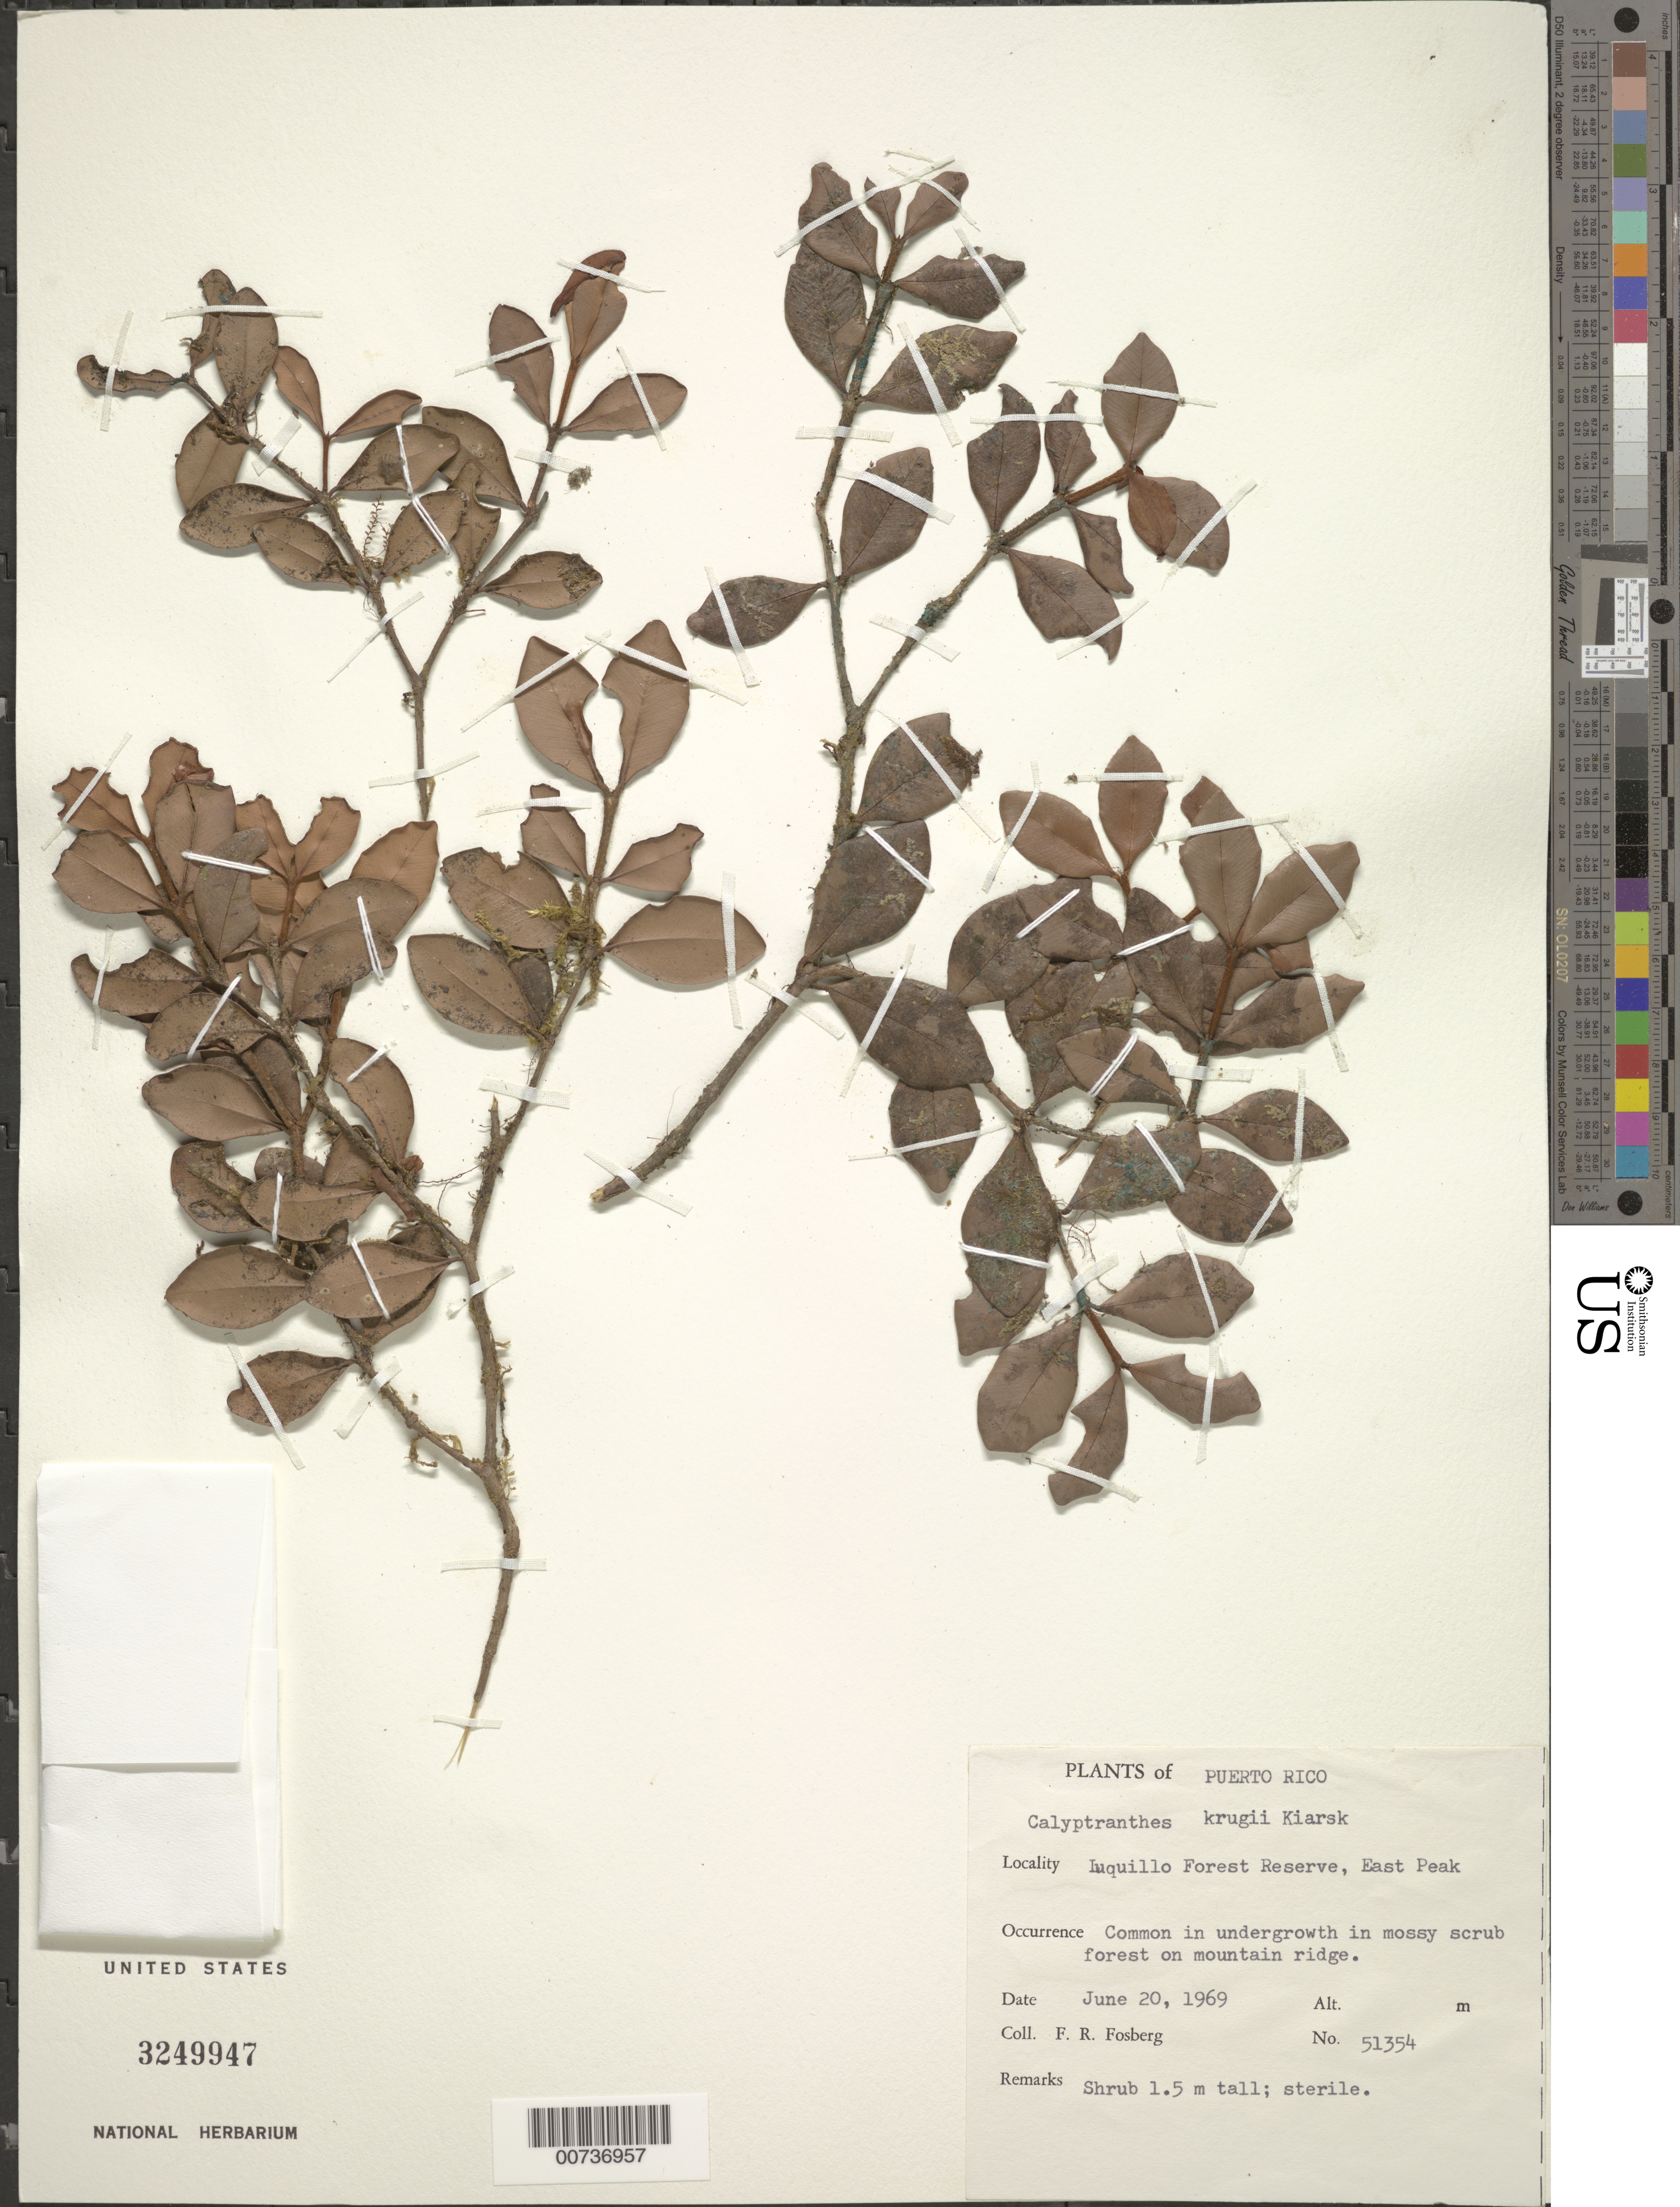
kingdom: Plantae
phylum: Tracheophyta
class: Magnoliopsida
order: Myrtales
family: Myrtaceae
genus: Myrcia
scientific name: Myrcia krugii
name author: (Kiaersk.) E. Lucas & Acev.-Rodr.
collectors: F. R. Fosberg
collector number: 51354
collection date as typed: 20 Jun 1969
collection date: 1969-06-20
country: Puerto Rico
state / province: Luquillo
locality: Luquillo Forest Reserve, East Peak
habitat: Common in undergrowth in mossy scrub forest on mountain ridge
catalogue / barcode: US 3249947